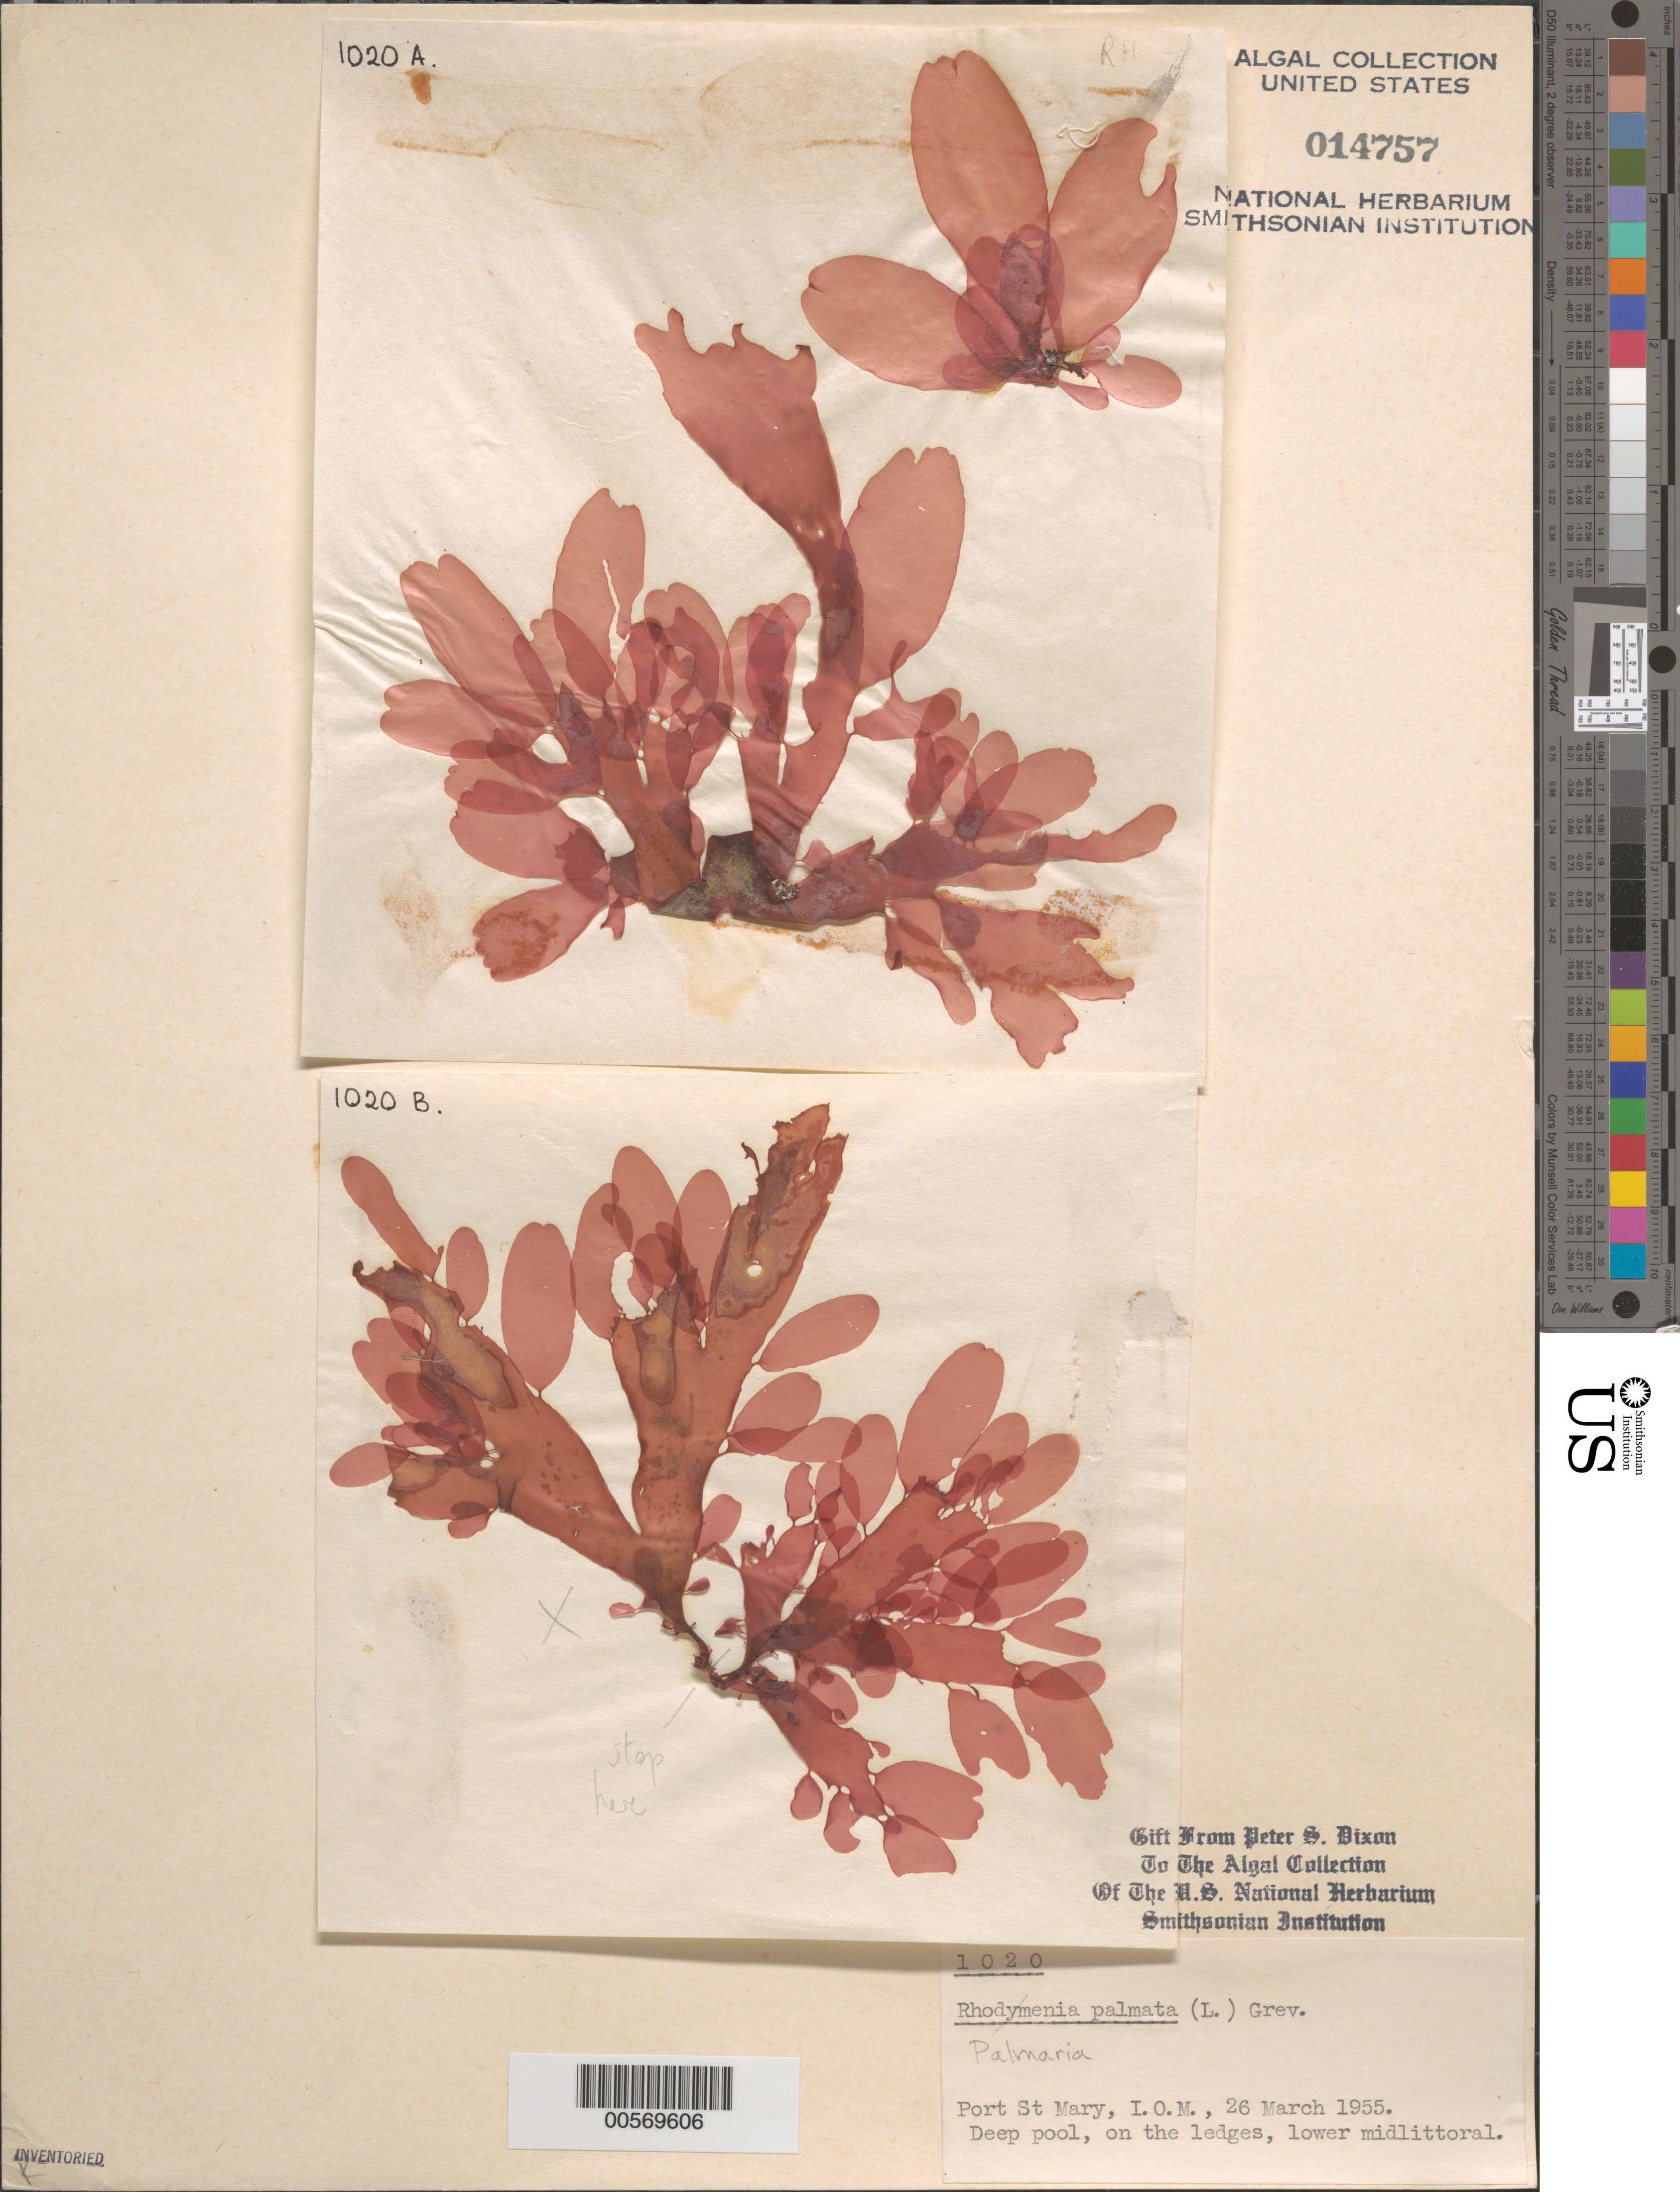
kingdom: Plantae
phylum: Rhodophyta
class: Florideophyceae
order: Palmariales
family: Palmariaceae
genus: Palmaria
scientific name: Palmaria palmata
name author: (L.) F. Weber & D. Mohr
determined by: Dixon, P. S.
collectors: P. S. Dixon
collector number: PSD 1020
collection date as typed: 26 Mar 1955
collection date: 1955-03-26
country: United Kingdom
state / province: England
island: Isle of Man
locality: Port St. Mary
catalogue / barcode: US 14757